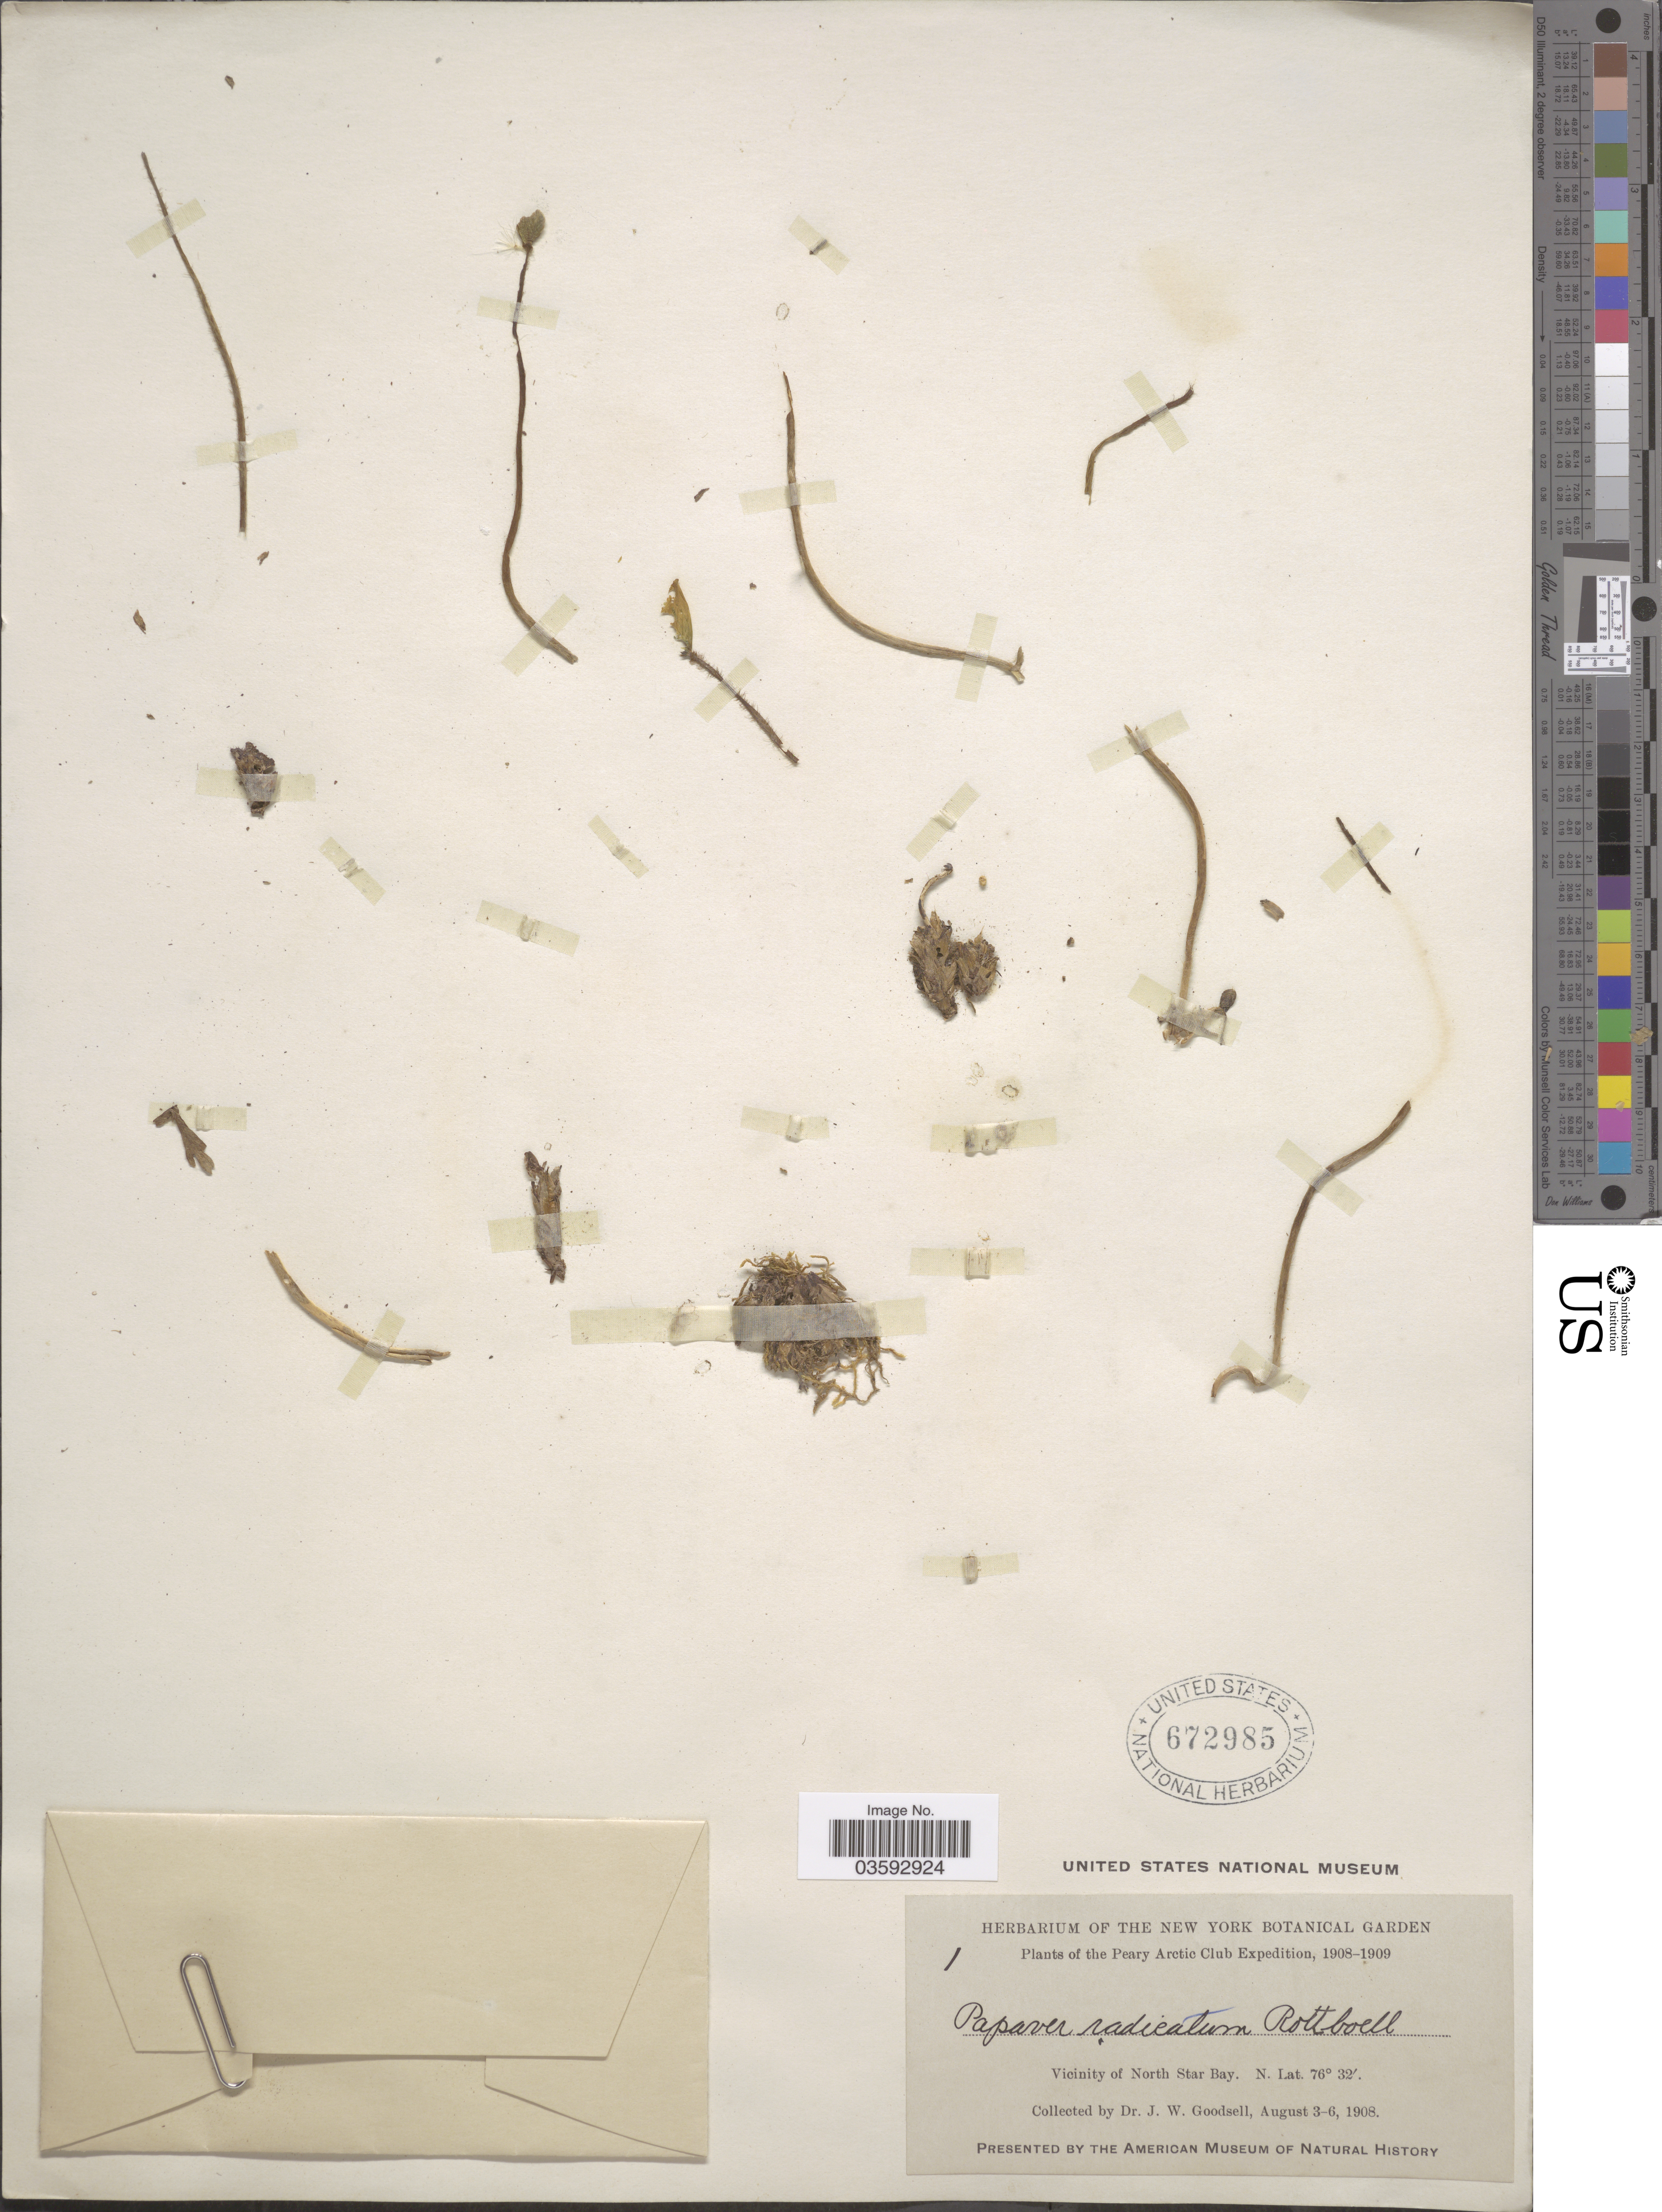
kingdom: Plantae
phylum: Tracheophyta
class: Magnoliopsida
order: Ranunculales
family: Papaveraceae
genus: Papaver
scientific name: Papaver radicatum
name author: Rottb.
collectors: J. Goodsell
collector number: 1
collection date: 1908-08-03/1908-08-06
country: Greenland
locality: Vicinity of North Star Bay.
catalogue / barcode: US 672985